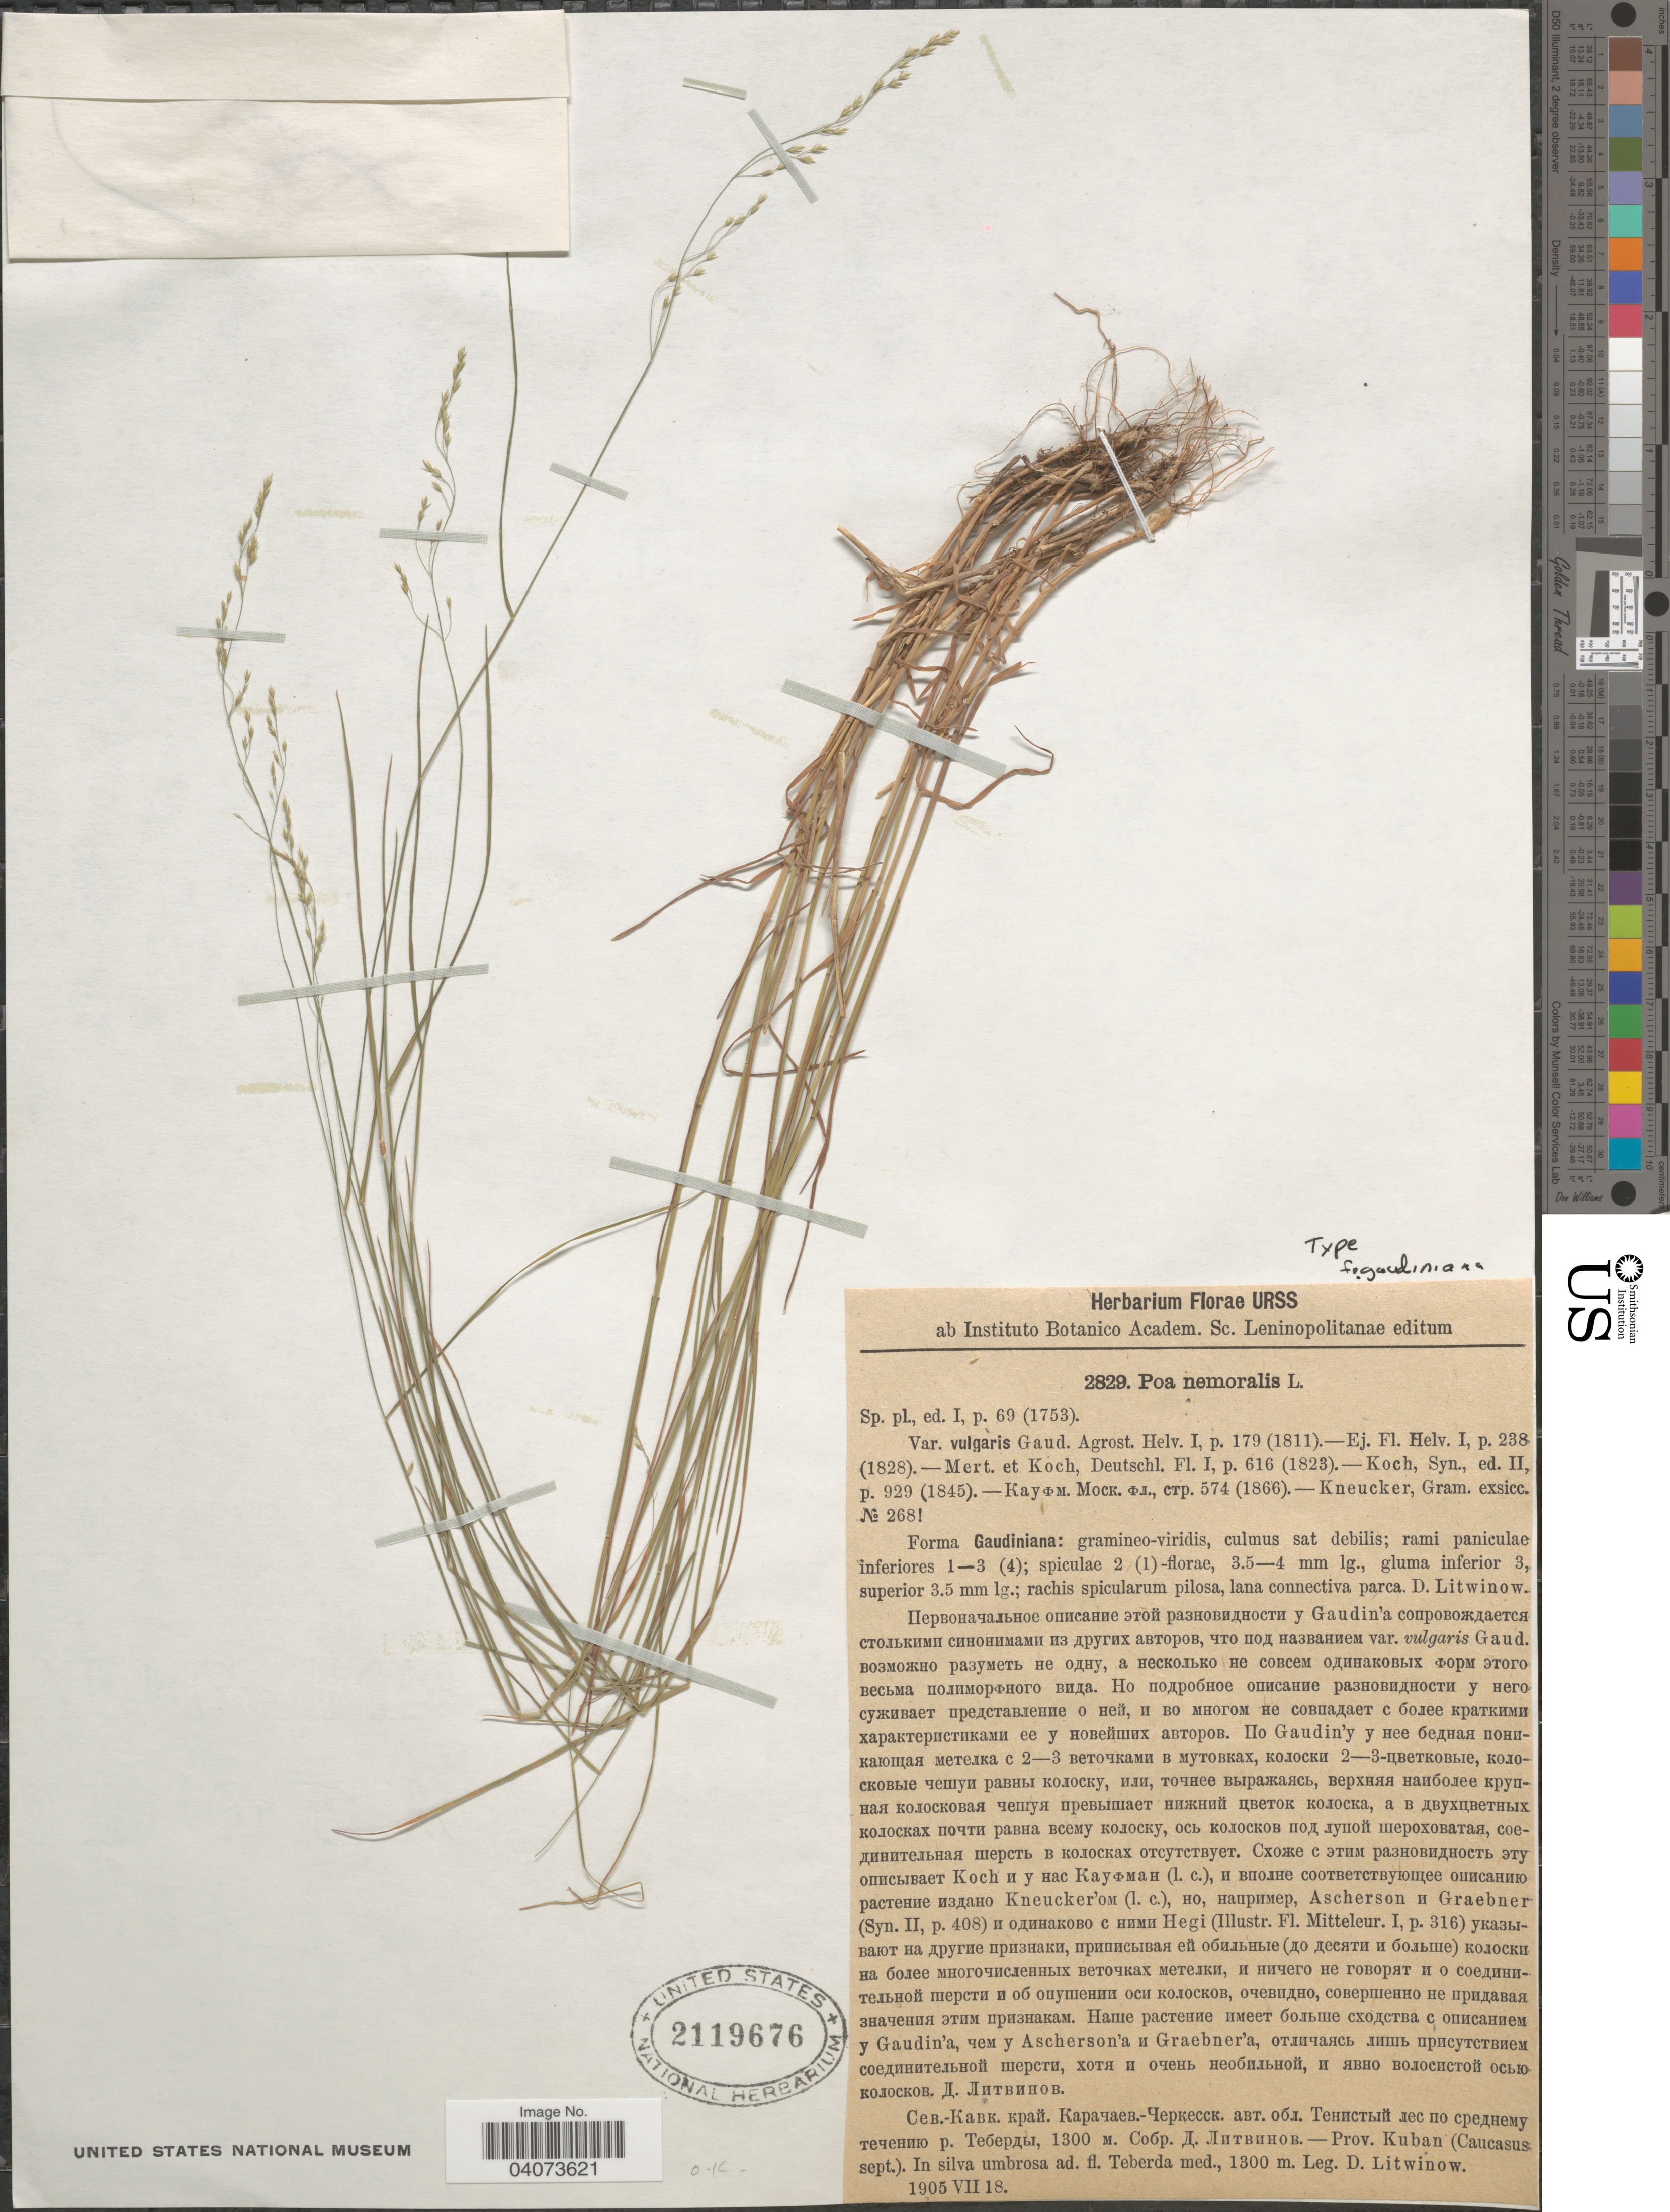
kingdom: Plantae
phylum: Tracheophyta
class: Liliopsida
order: Poales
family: Poaceae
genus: Poa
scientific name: Poa nemoralis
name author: L.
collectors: D. Litwinow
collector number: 2829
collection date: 1905-07-18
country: Russian Federation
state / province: Karachay-Cherkess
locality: X Prov. Kuban (Caucasus sept.) In silva umbrosa ad. fl. Teberda med.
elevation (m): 1300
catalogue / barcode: US 2119676